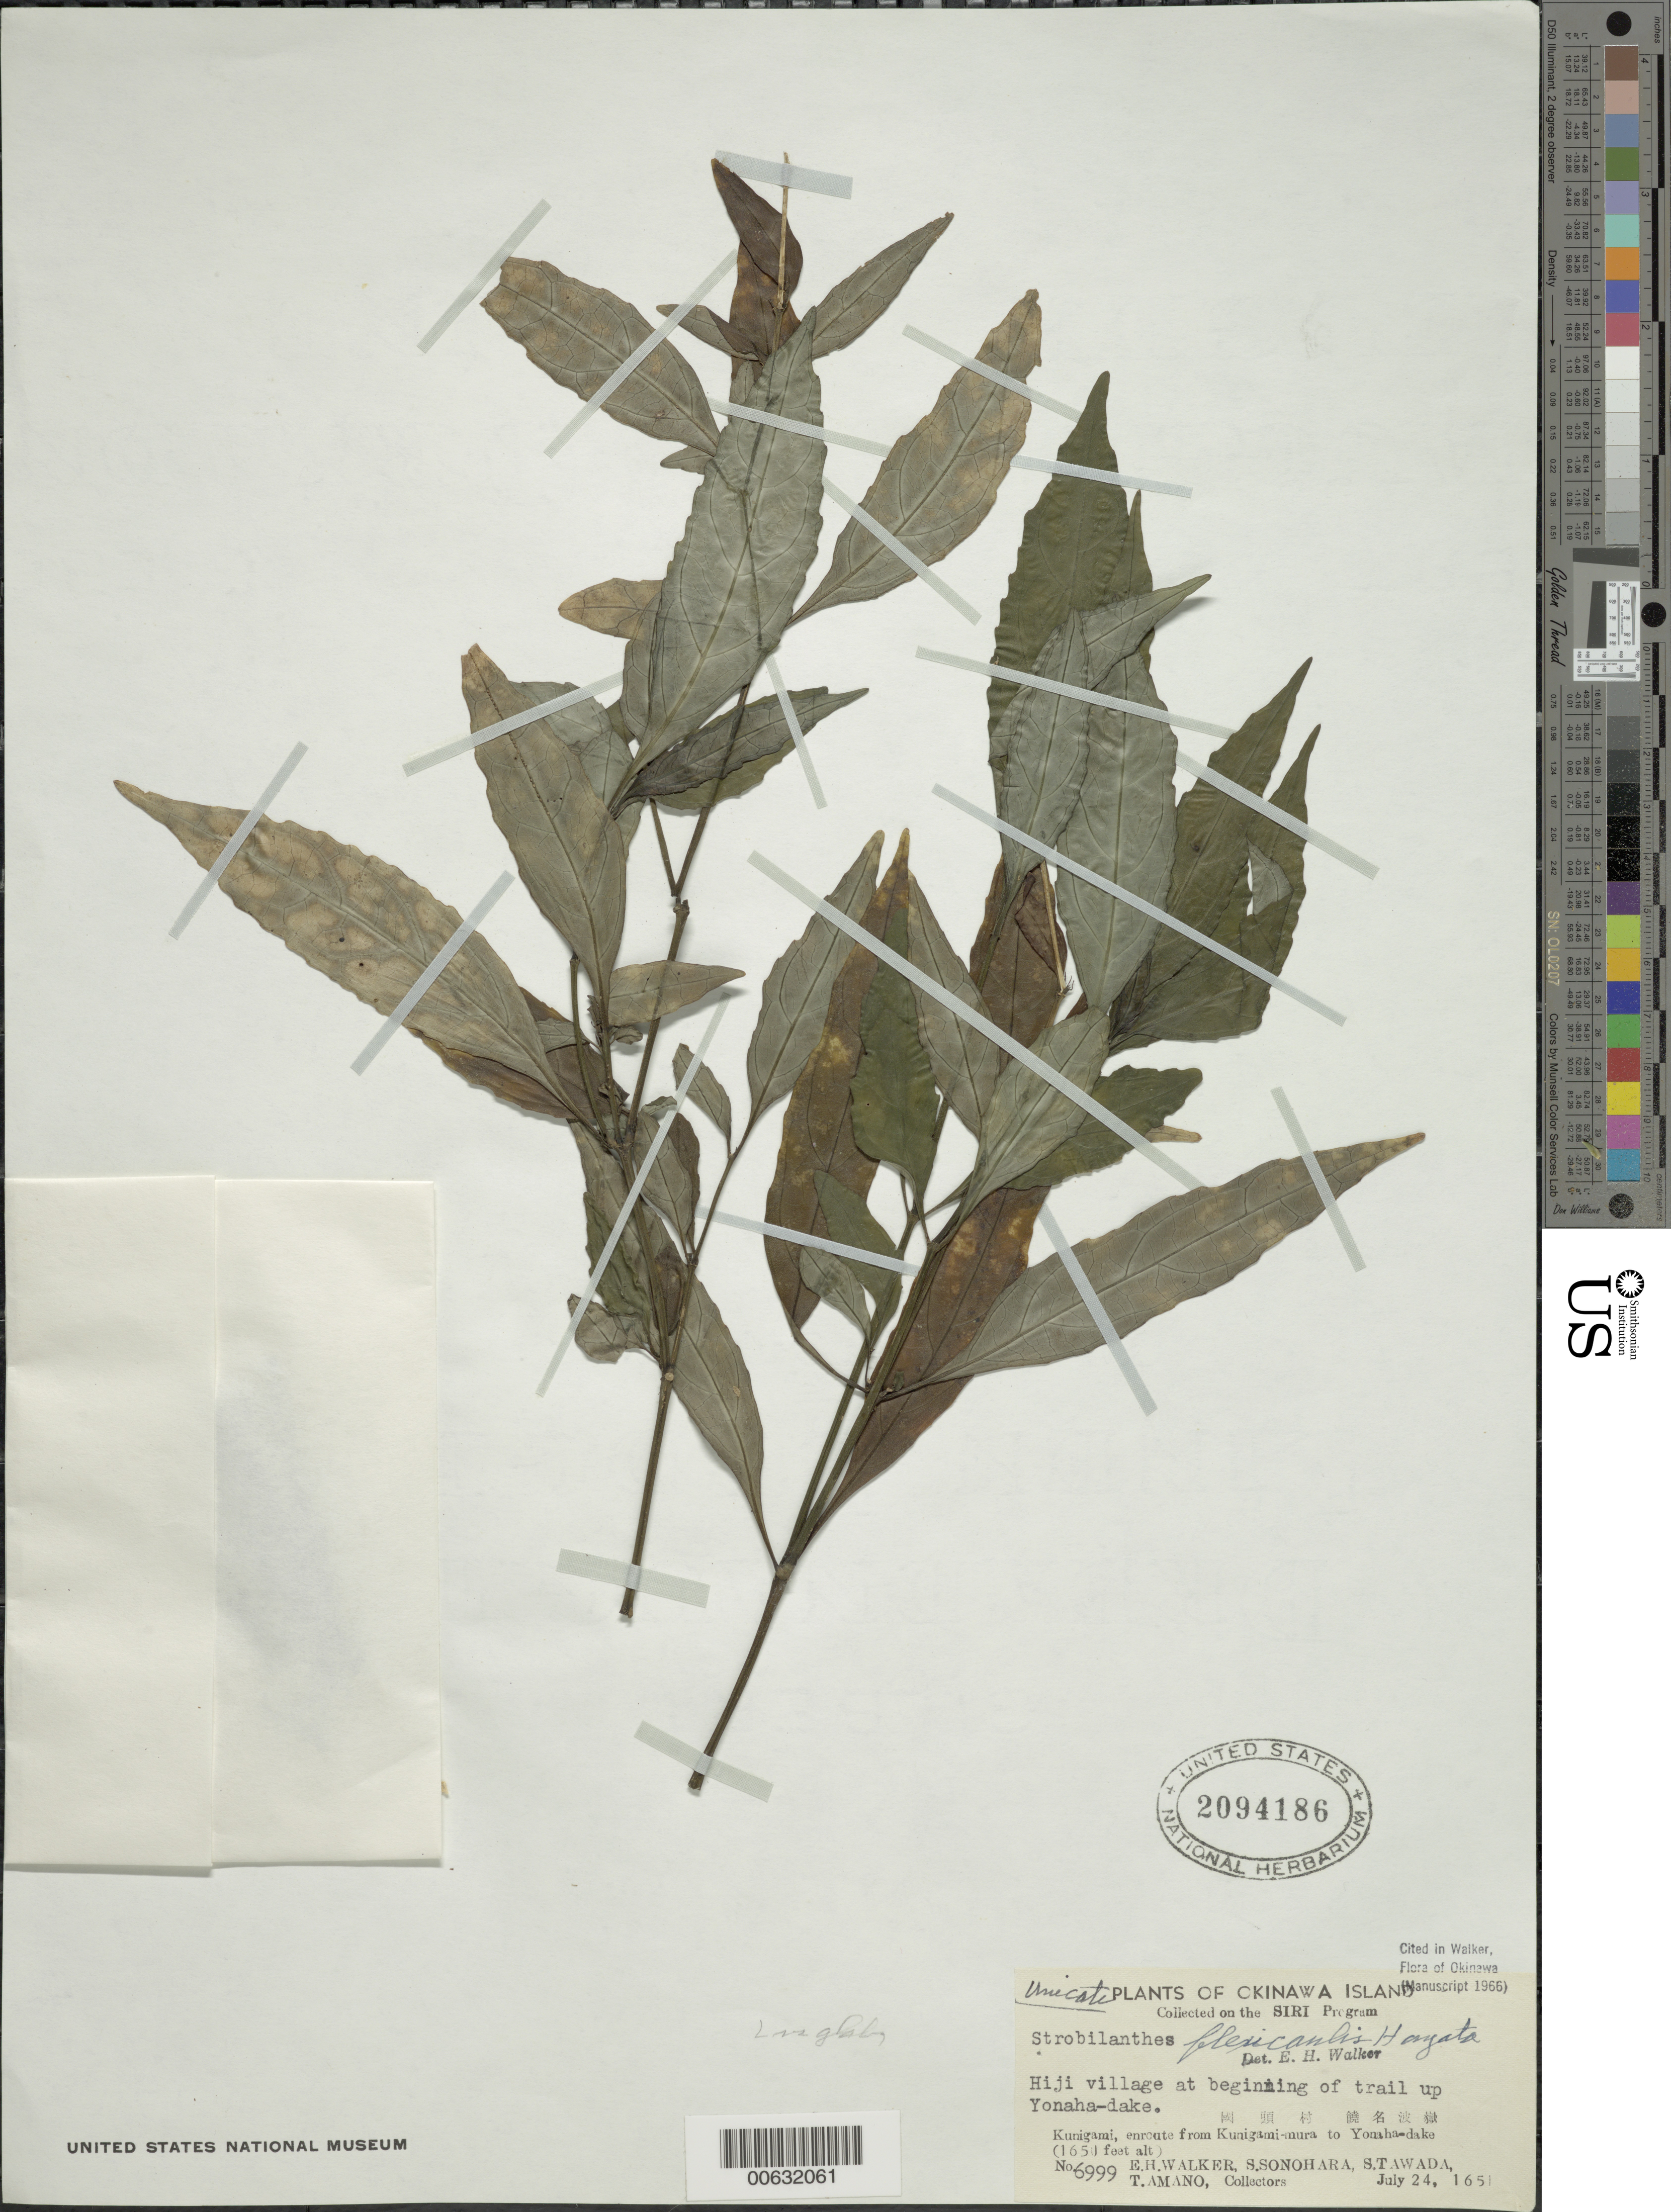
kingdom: Plantae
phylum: Tracheophyta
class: Magnoliopsida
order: Lamiales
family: Acanthaceae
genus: Strobilanthes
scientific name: Strobilanthes flexicaulis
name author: Hayata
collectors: E. H. Walker, S. Sonohara, S. Tawada & T. Amano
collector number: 6999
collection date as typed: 24 Jul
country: Japan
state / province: Okinawa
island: Okinawa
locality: Hiji village, trail to Yonahi-dake, Kunigami, from Kunigami-mura to Yomha-dake [Okinawa Is.]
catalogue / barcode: US 2094186